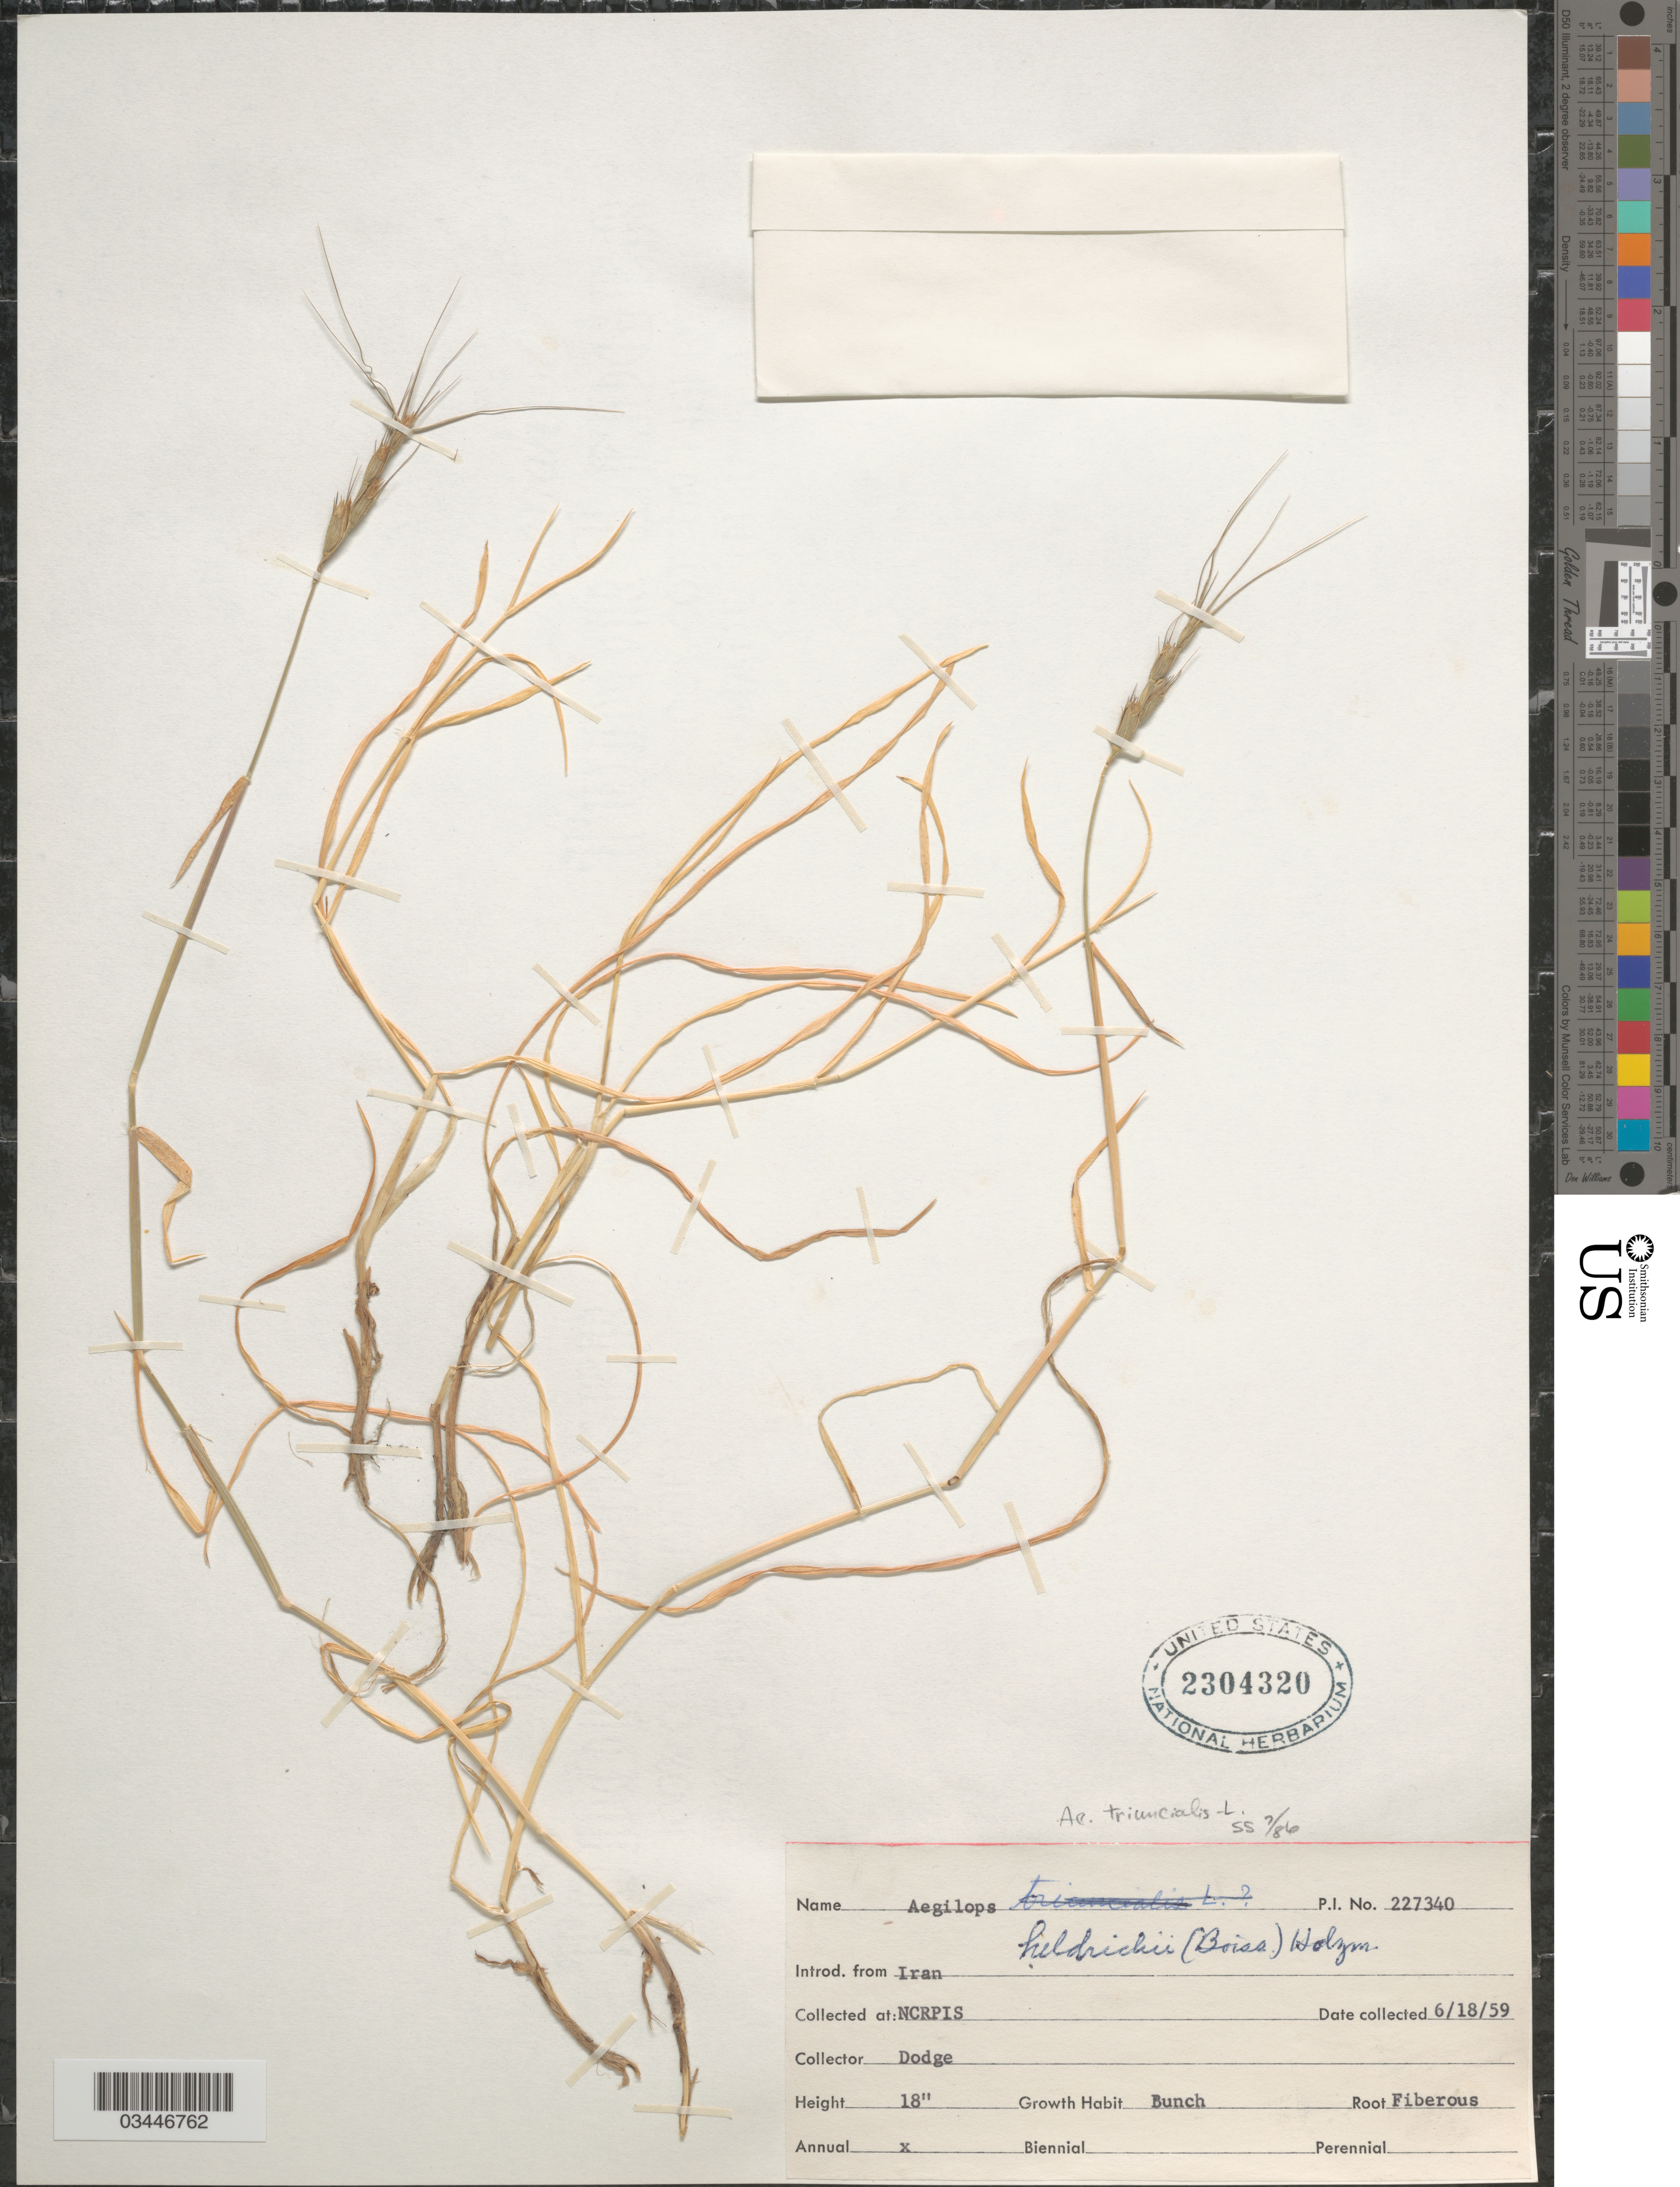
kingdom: Plantae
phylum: Tracheophyta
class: Liliopsida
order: Poales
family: Poaceae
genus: Aegilops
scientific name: Aegilops triuncialis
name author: L.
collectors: -. Dodge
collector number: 227340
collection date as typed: Transcribed d/m/y: 18/6/59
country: United States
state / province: Iowa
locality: NCRPIS.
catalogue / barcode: US 2304320